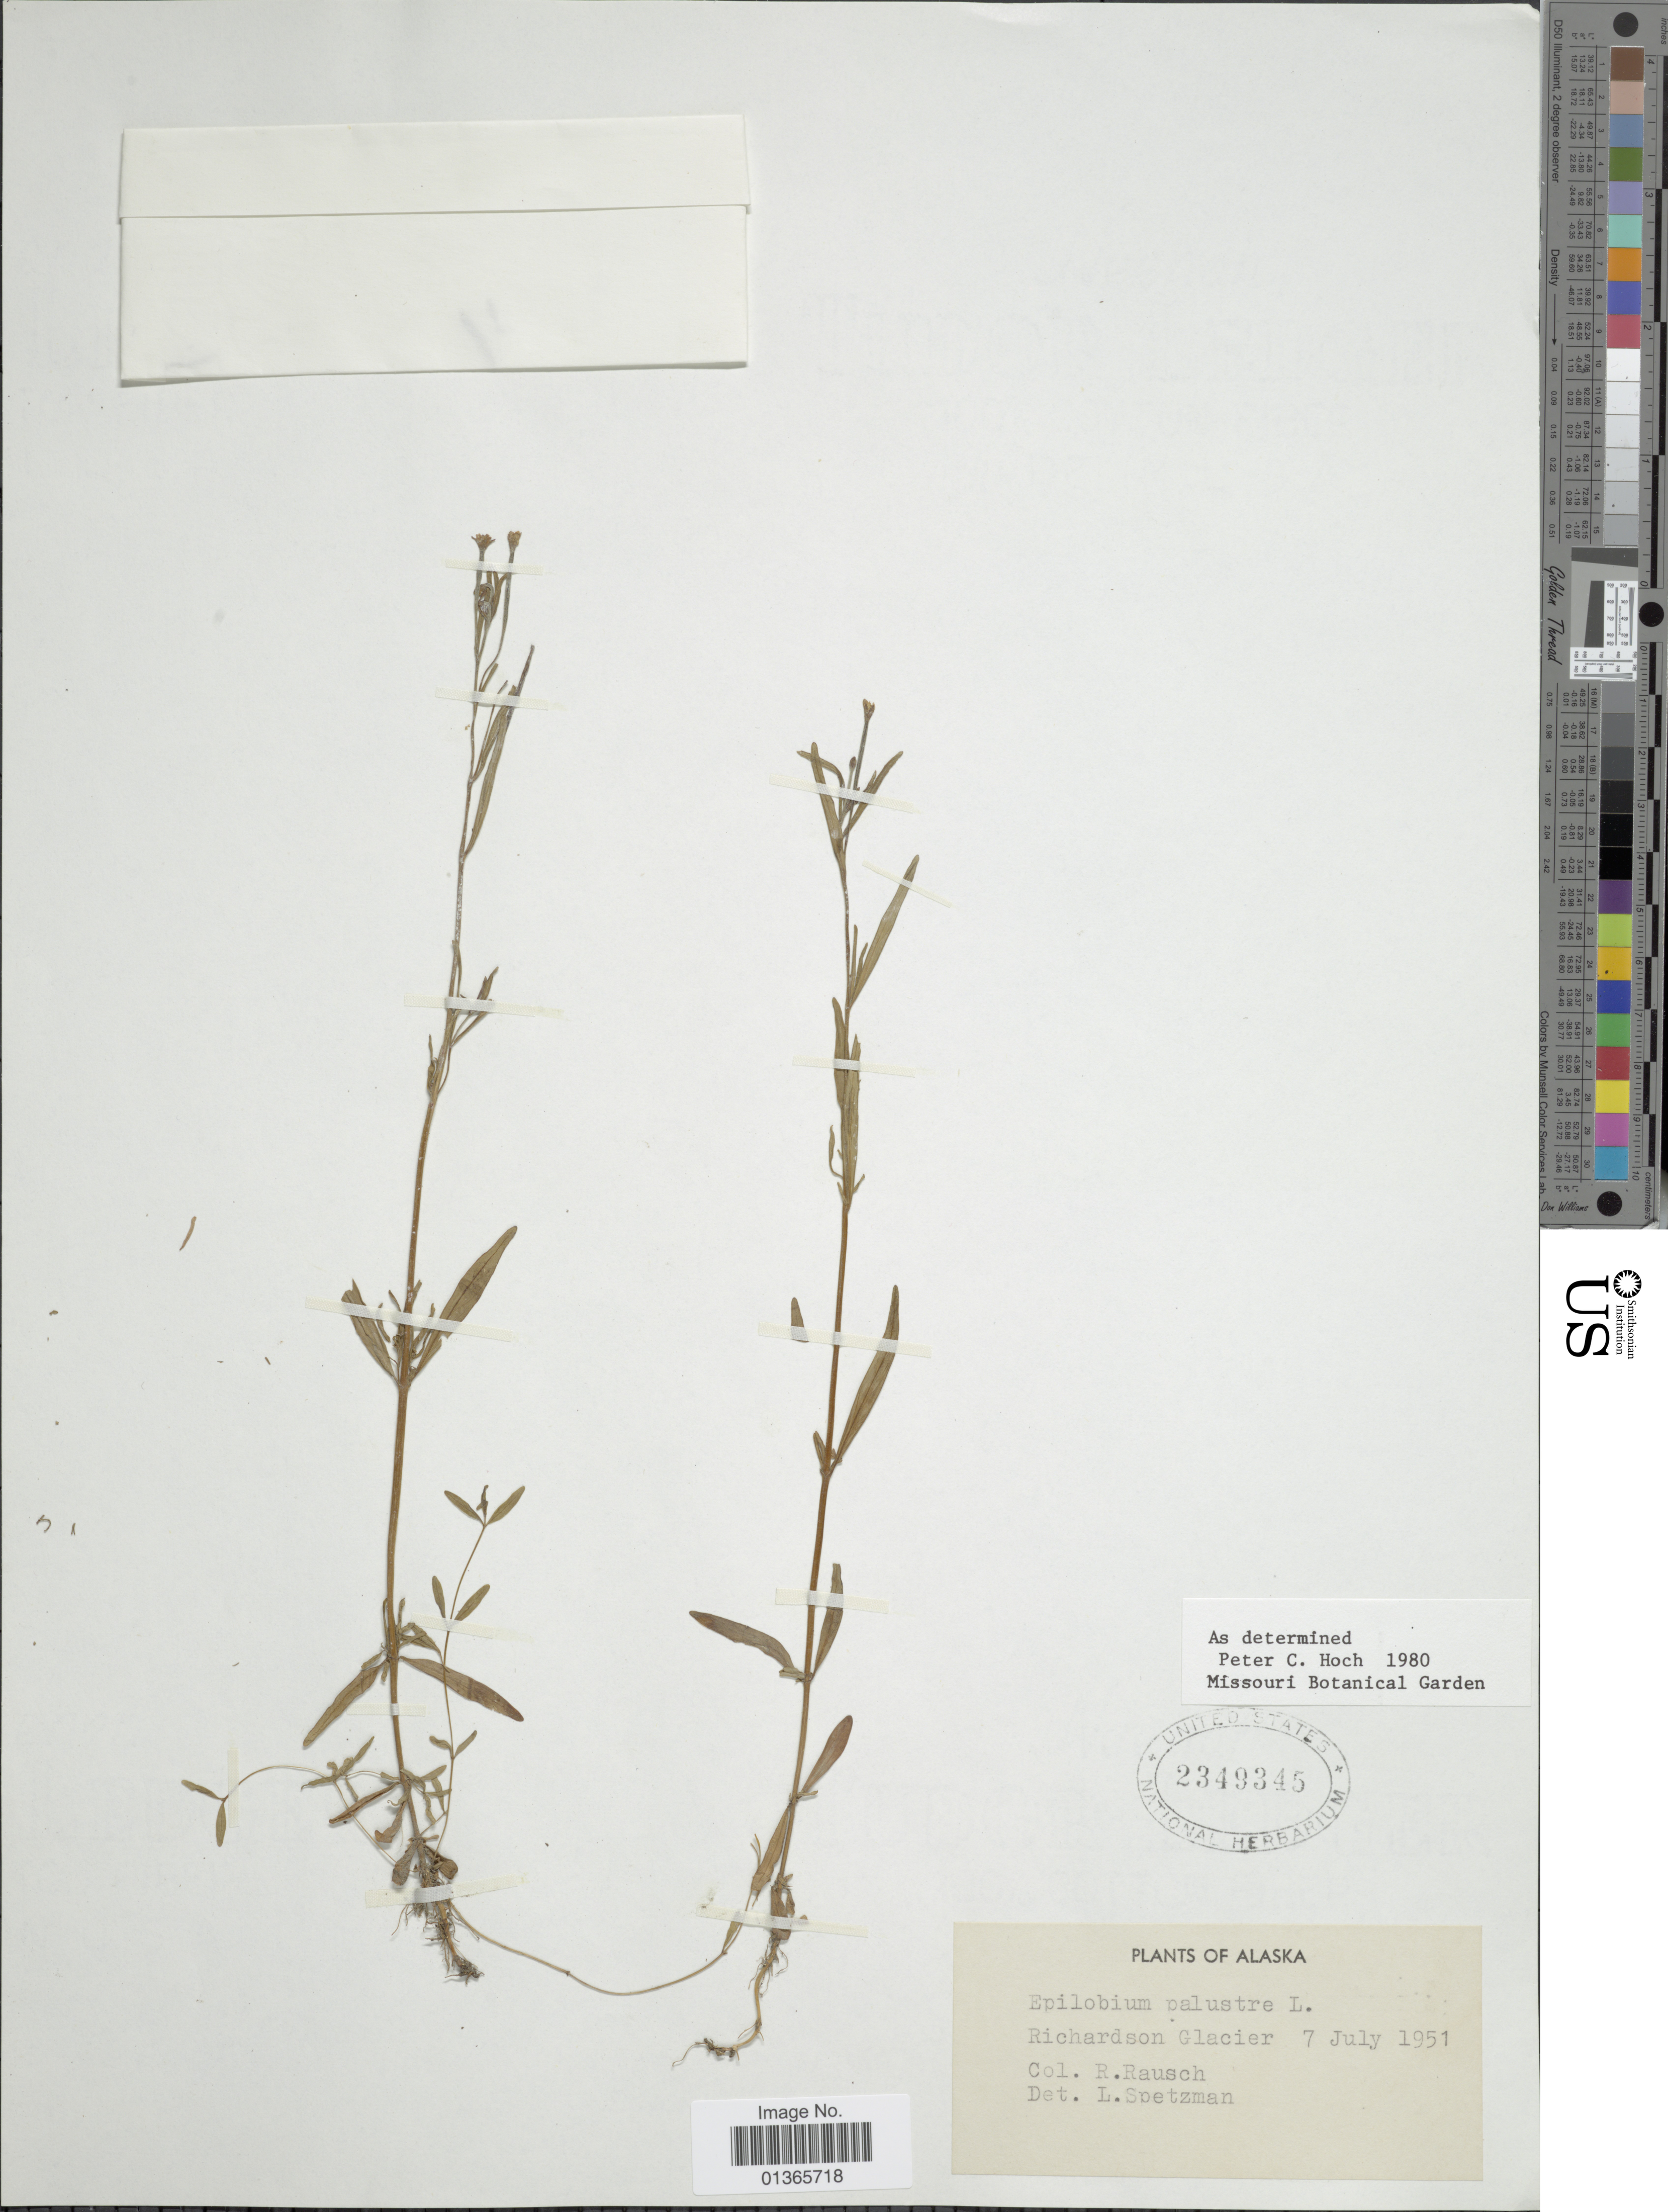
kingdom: Plantae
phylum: Tracheophyta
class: Magnoliopsida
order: Myrtales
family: Onagraceae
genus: Epilobium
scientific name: Epilobium palustre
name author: L.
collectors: R. Rausch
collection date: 1951-07-07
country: United States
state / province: Alaska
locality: Richardson Glacier.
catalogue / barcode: US 2349345